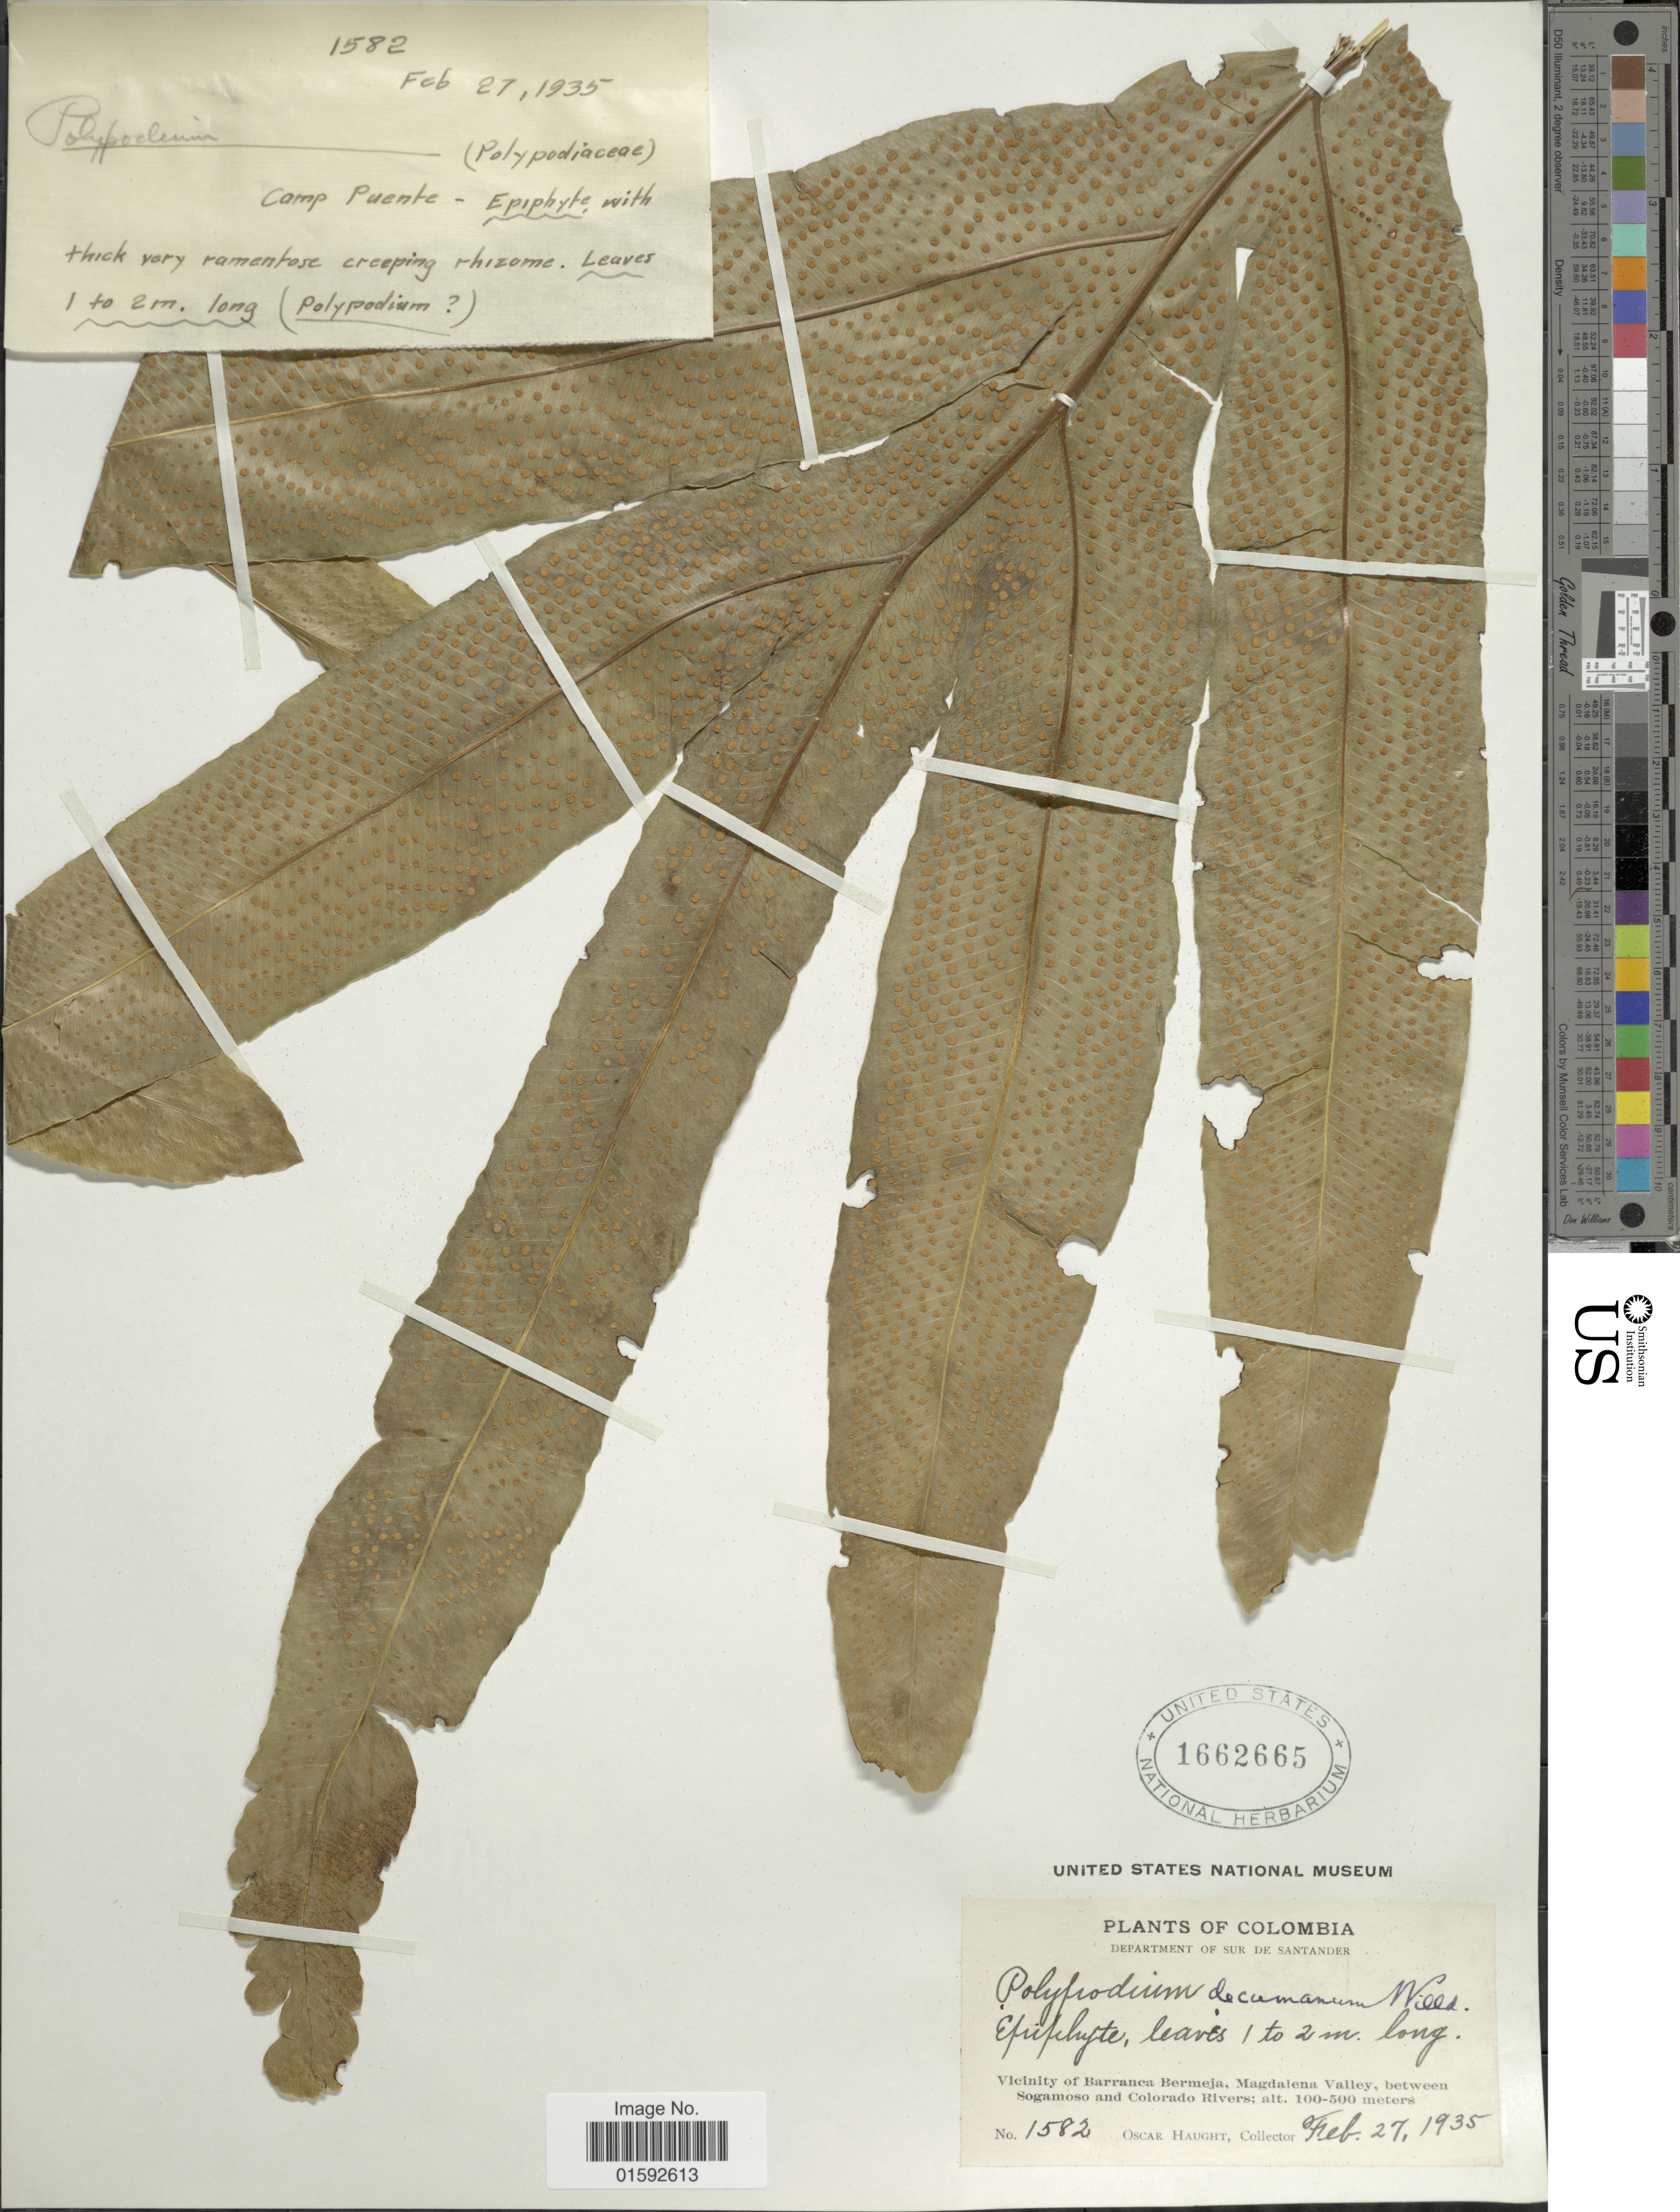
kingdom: Plantae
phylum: Tracheophyta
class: Polypodiopsida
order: Polypodiales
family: Polypodiaceae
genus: Phlebodium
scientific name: Phlebodium decumanum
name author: (Willd.) J. Sm.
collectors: O. L. Haught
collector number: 1582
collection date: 1935-02-27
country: Colombia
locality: Colombia, Department of Sur de Santander, vicinity of Barranca Bermeja, Magdalena Valley, between Sogamoso and Coloradop Rivers.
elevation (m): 100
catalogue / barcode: US 1662665